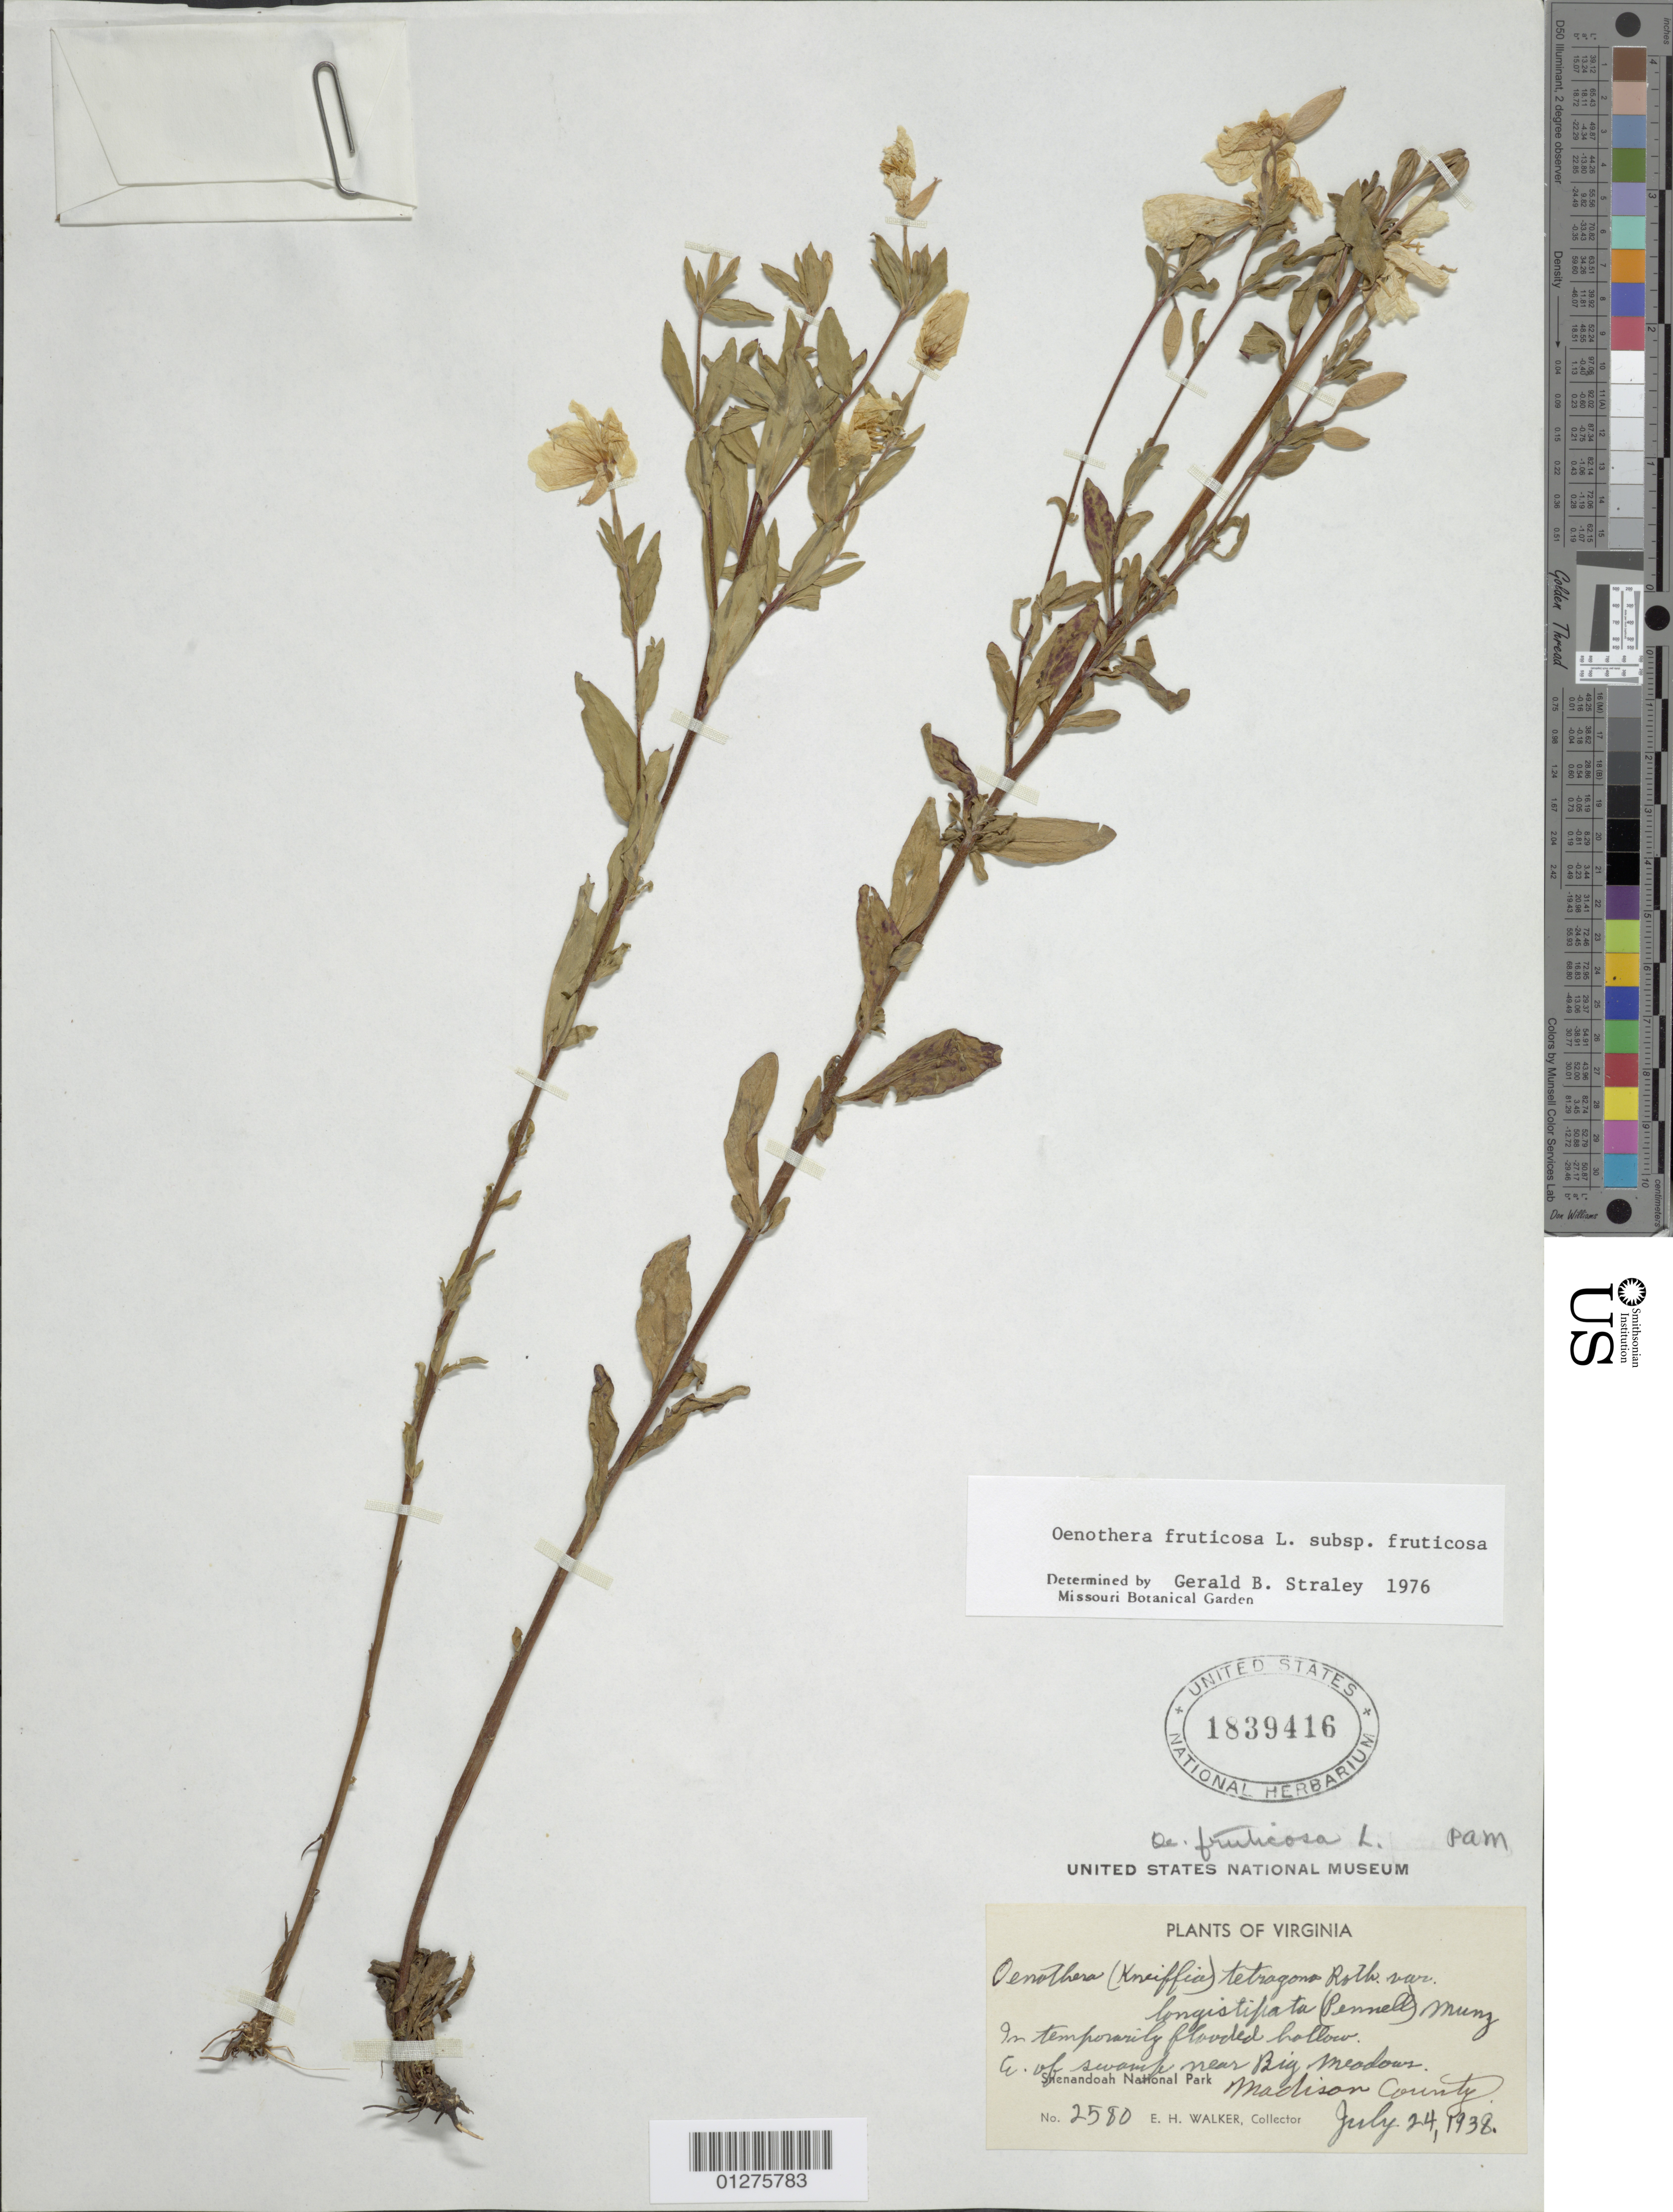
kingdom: Plantae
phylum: Tracheophyta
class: Magnoliopsida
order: Myrtales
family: Onagraceae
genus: Oenothera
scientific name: Oenothera fruticosa subsp. fruticosa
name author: L.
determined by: Straley, G. B.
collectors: E. H. Walker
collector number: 2580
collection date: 1938-07-24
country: United States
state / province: Virginia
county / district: Madison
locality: E. of swamp near Big Meadows, Shenandoah National Park.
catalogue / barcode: US 1839416